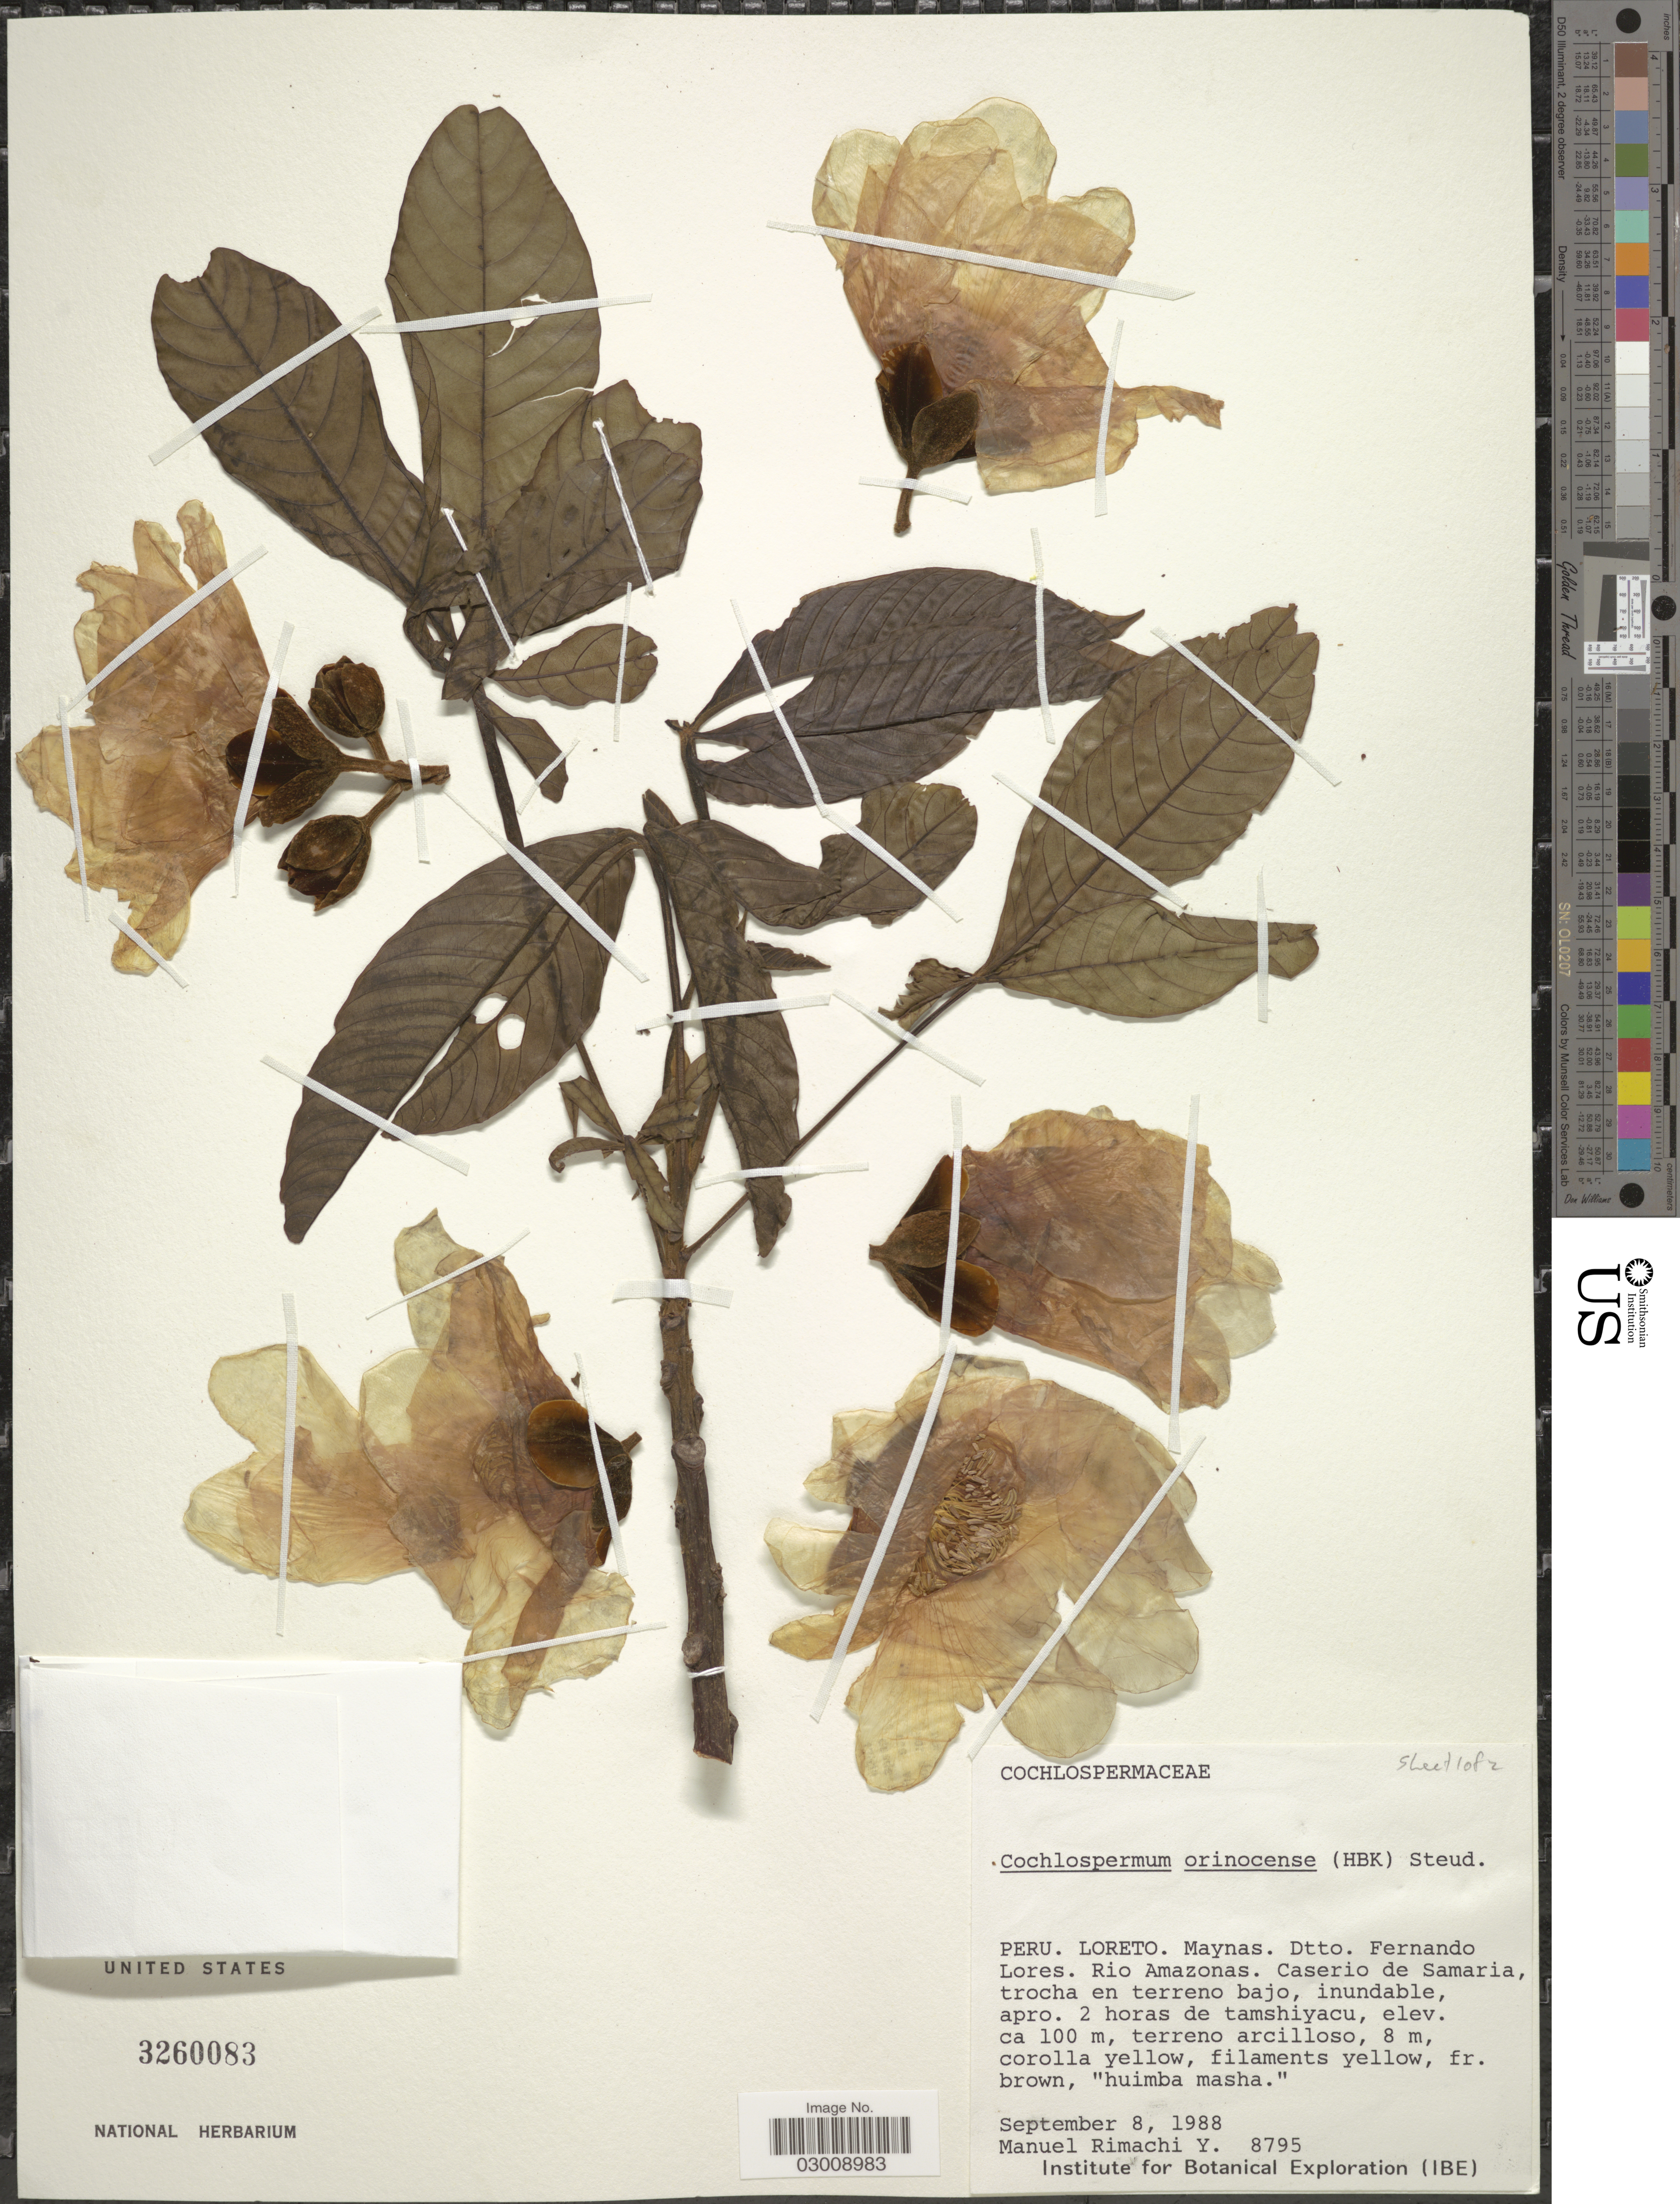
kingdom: Plantae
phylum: Tracheophyta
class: Magnoliopsida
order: Malvales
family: Cochlospermaceae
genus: Cochlospermum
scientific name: Cochlospermum orinocense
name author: (Kunth) Steud.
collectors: M. Rimachi Y.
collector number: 8795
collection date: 1988-09-08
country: Peru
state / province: Loreto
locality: Maynas. Dtto. Fernando Lores. Rio Amazonas. Caserio de Samaria, trocha en terreno bajo, inundable apro. 2 horas de tamshiyacu.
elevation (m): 100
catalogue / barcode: US 3260083